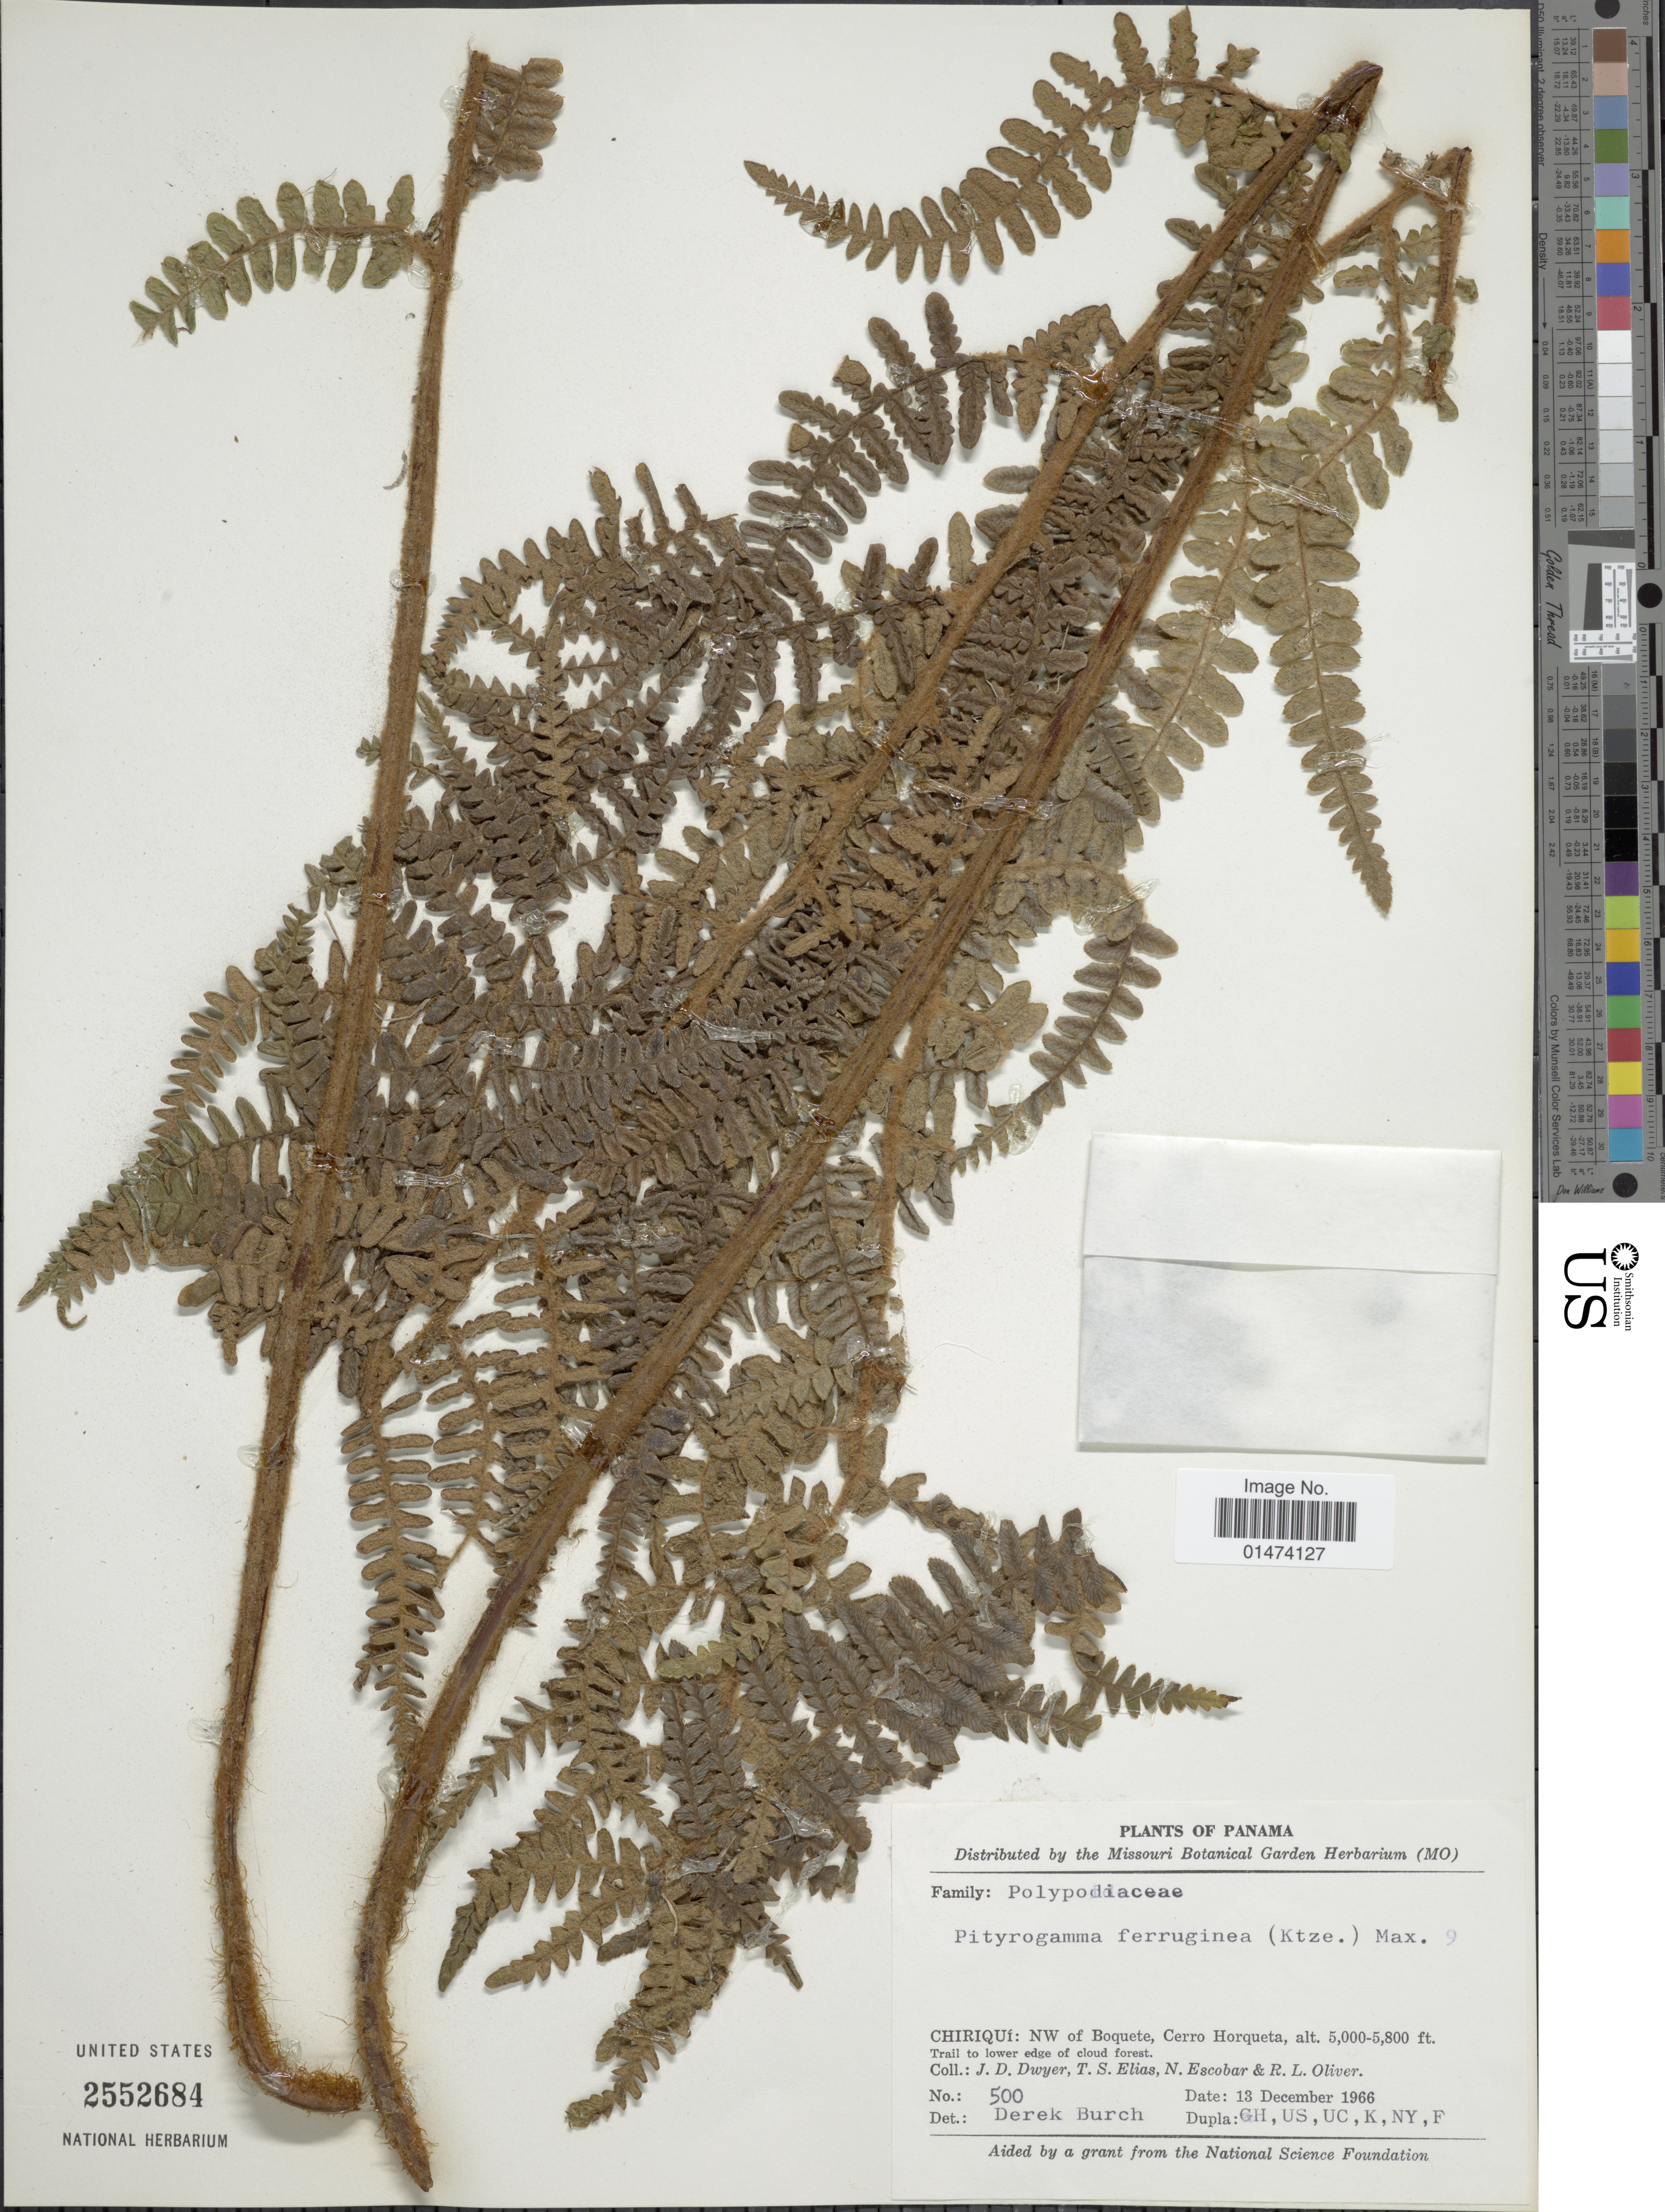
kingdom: Plantae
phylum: Tracheophyta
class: Polypodiopsida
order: Polypodiales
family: Pteridaceae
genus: Pityrogramma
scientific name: Pityrogramma ferruginea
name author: (Kunze) Maxon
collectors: J. D. Dwyer, T. S. Elias, N. Escobar & R. Oliver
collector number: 500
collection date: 1966-12-13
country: Panama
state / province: Chiriqui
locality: NW of Boquete, Cerro Horqueta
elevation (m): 1524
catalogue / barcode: US 2552684